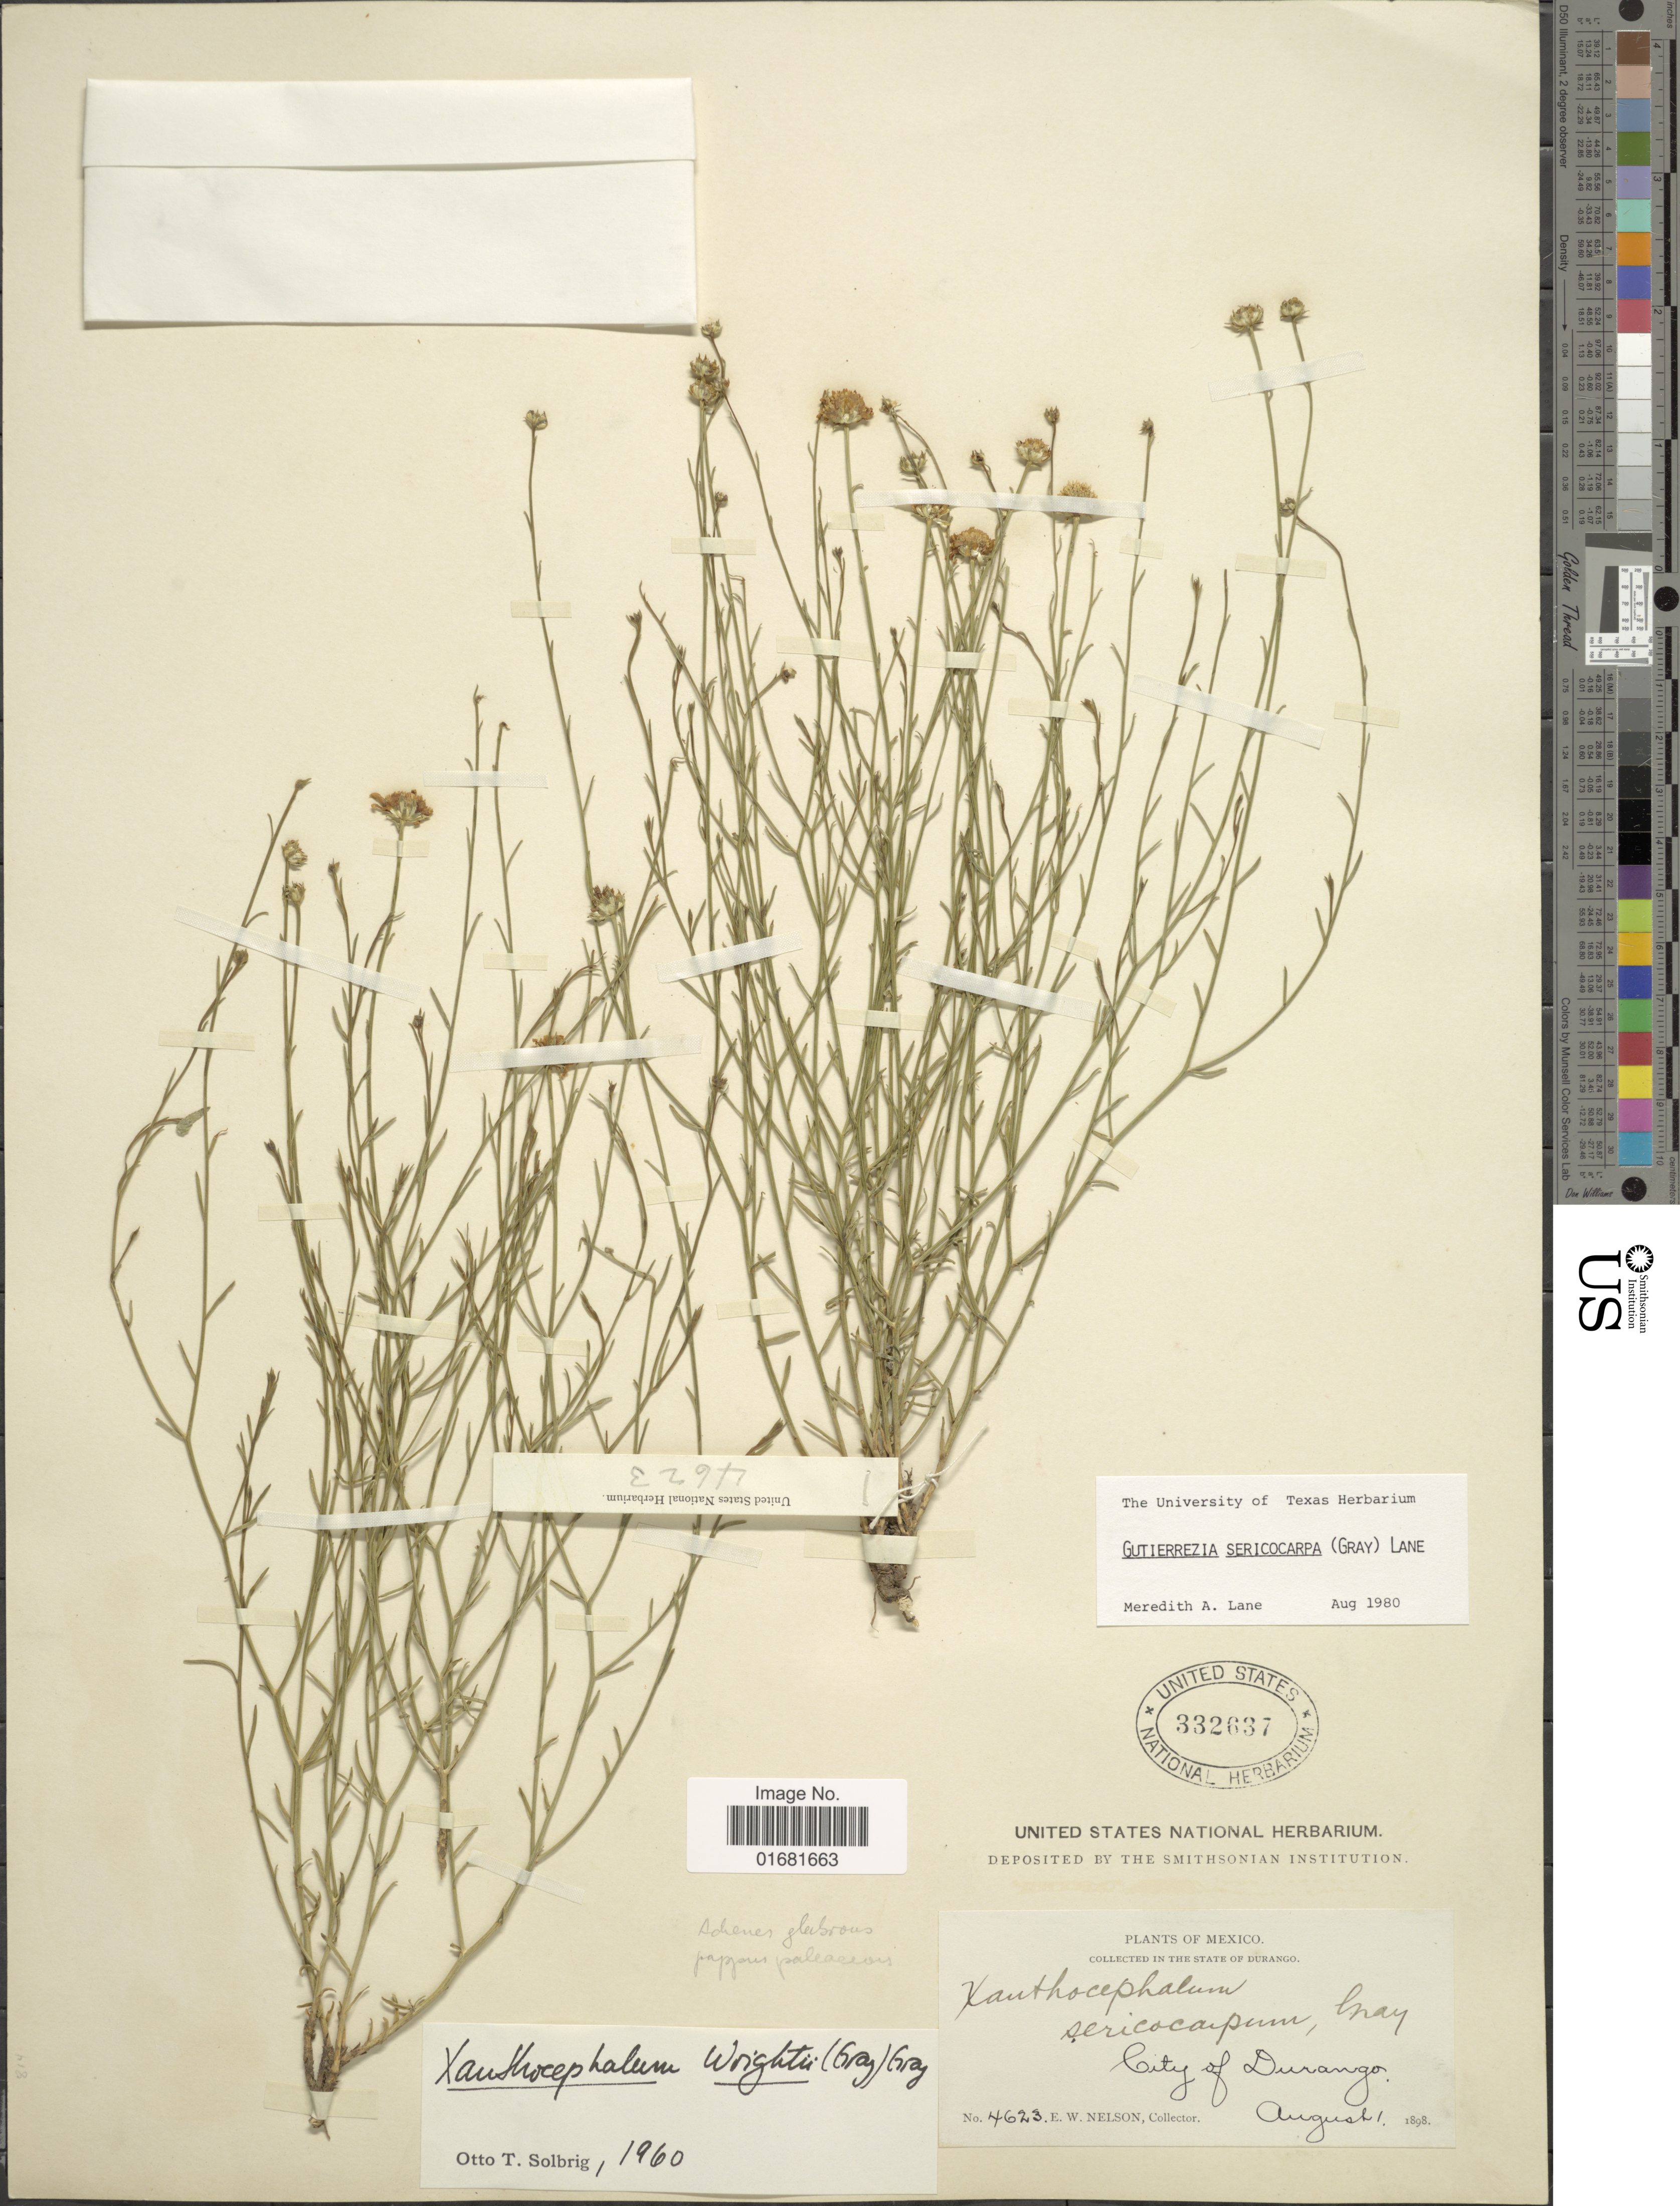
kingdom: Plantae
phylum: Tracheophyta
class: Magnoliopsida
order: Asterales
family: Asteraceae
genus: Gutierrezia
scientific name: Gutierrezia sericocarpa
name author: (A. Gray) M.A. Lane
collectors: E. W. Nelson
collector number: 4623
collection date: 1898-08-01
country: Mexico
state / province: Durango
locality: City of Durango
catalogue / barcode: US 332637